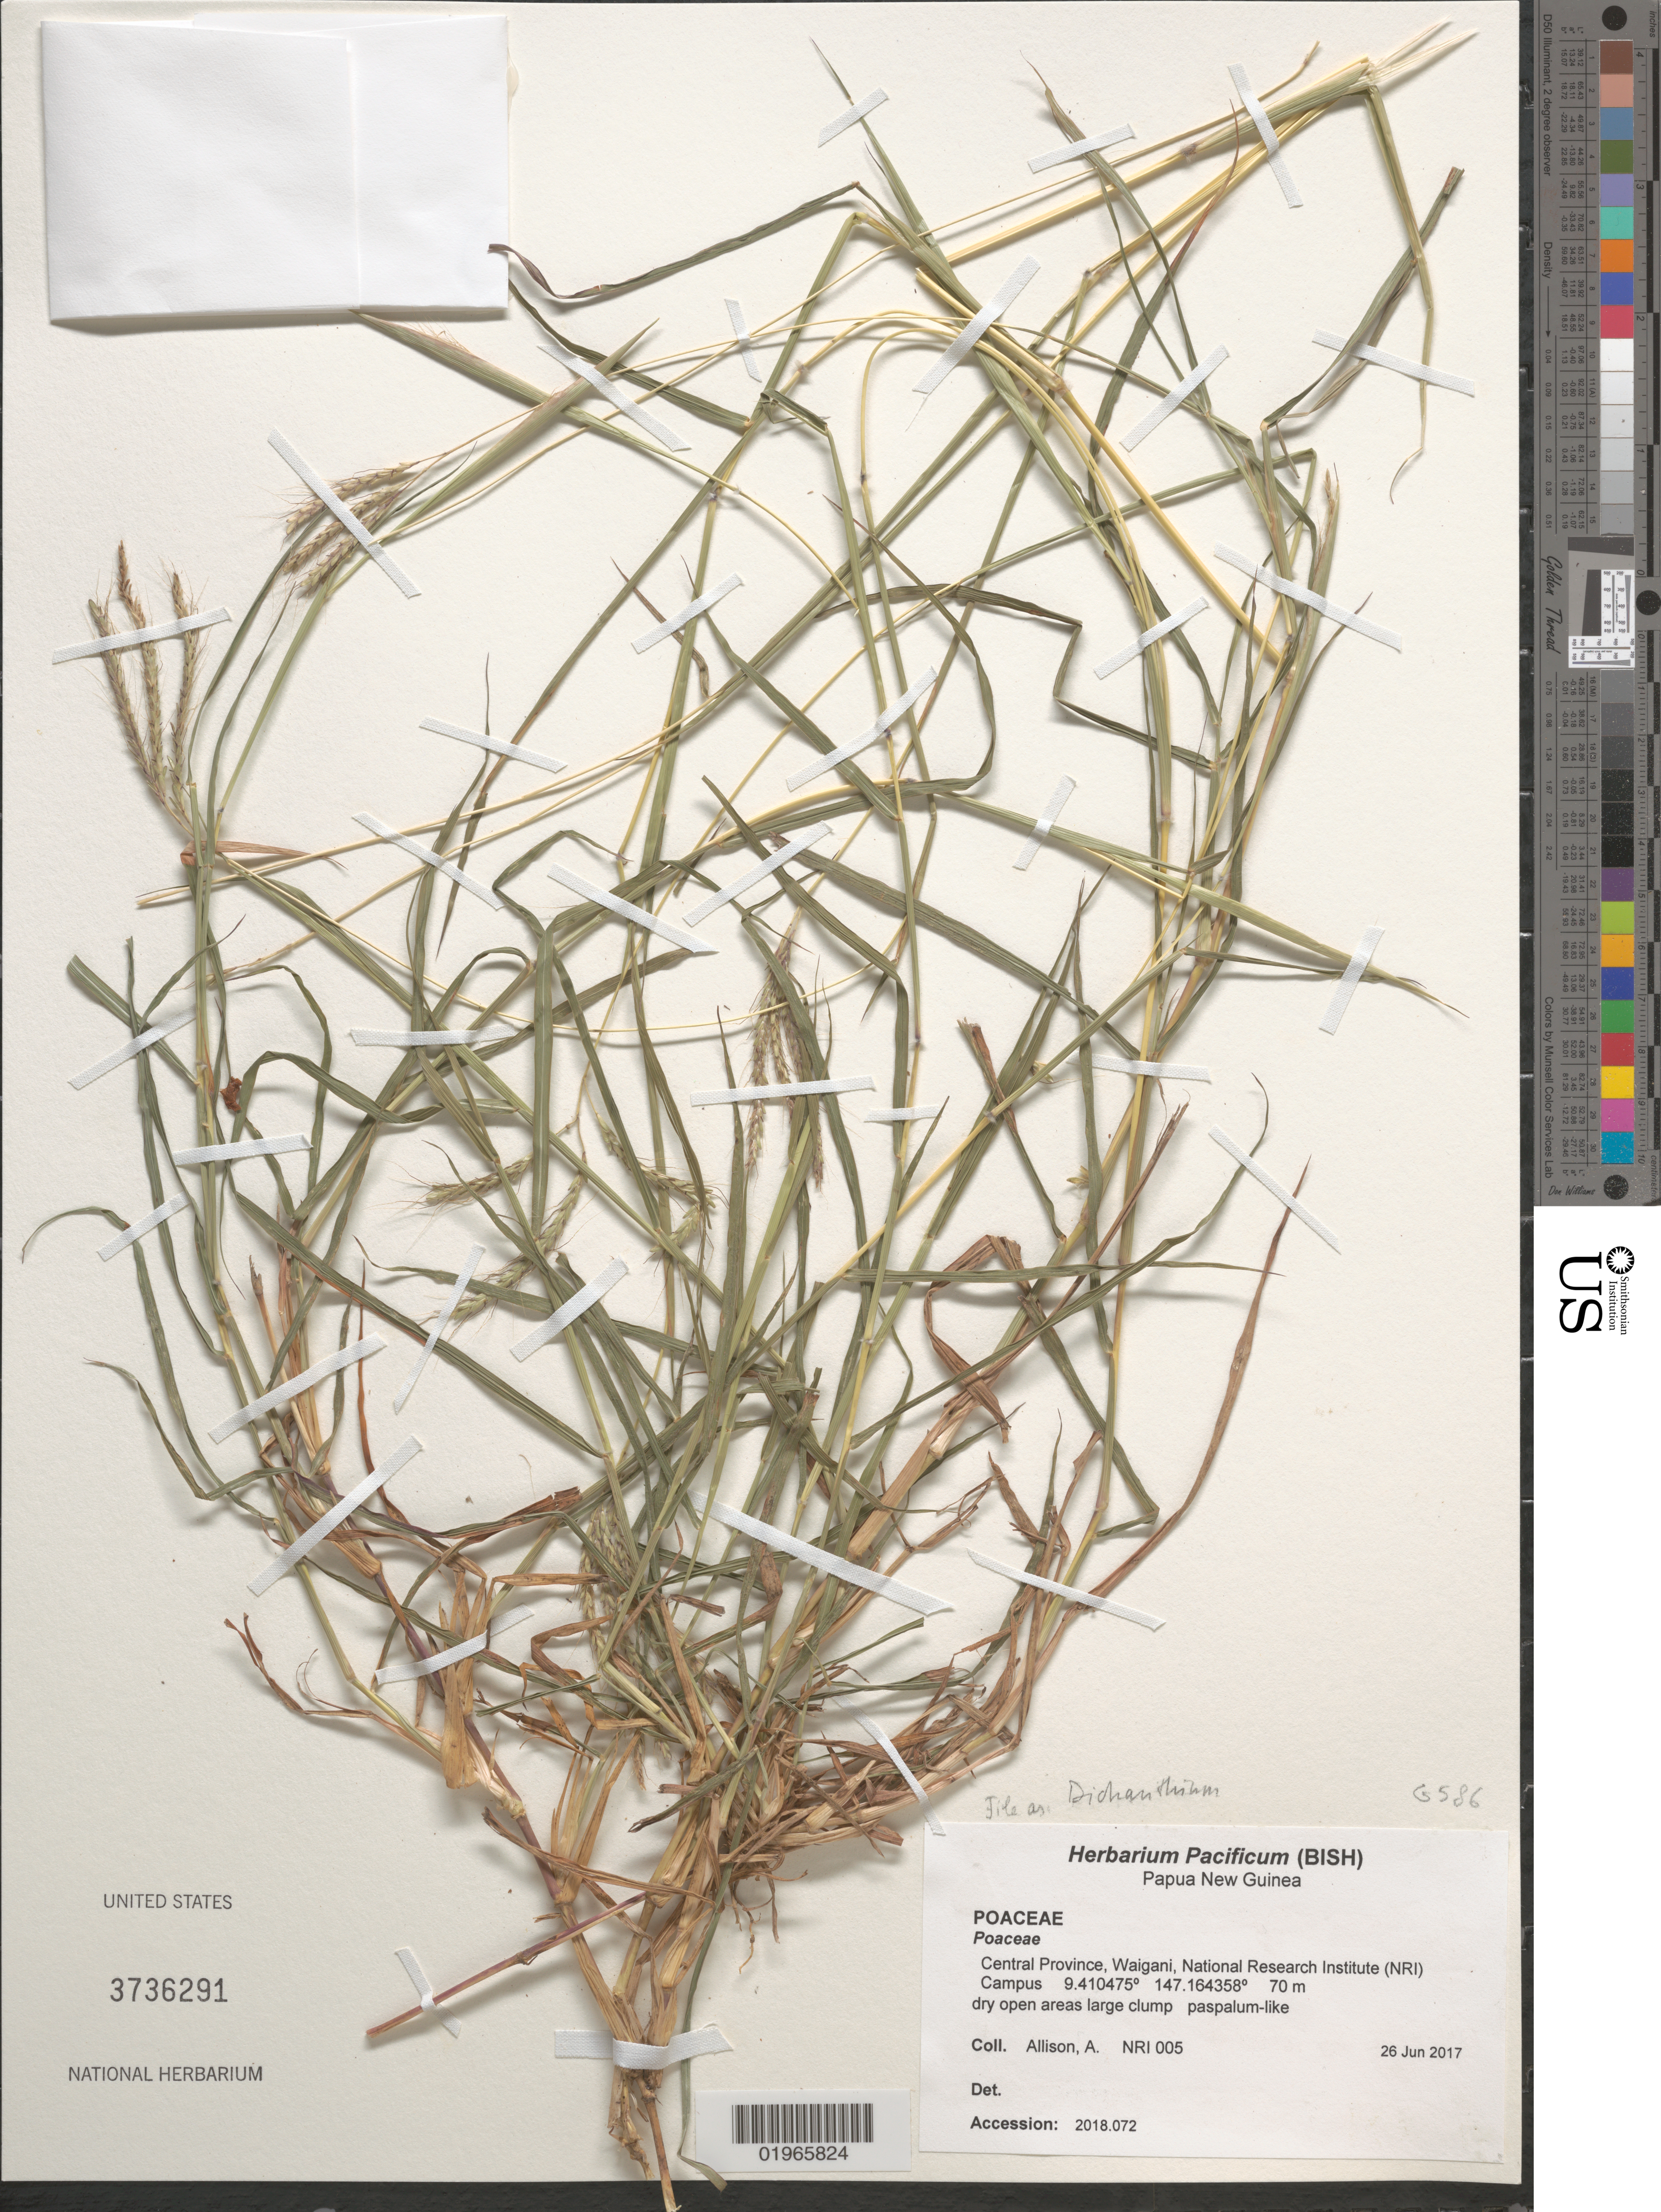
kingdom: Plantae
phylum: Tracheophyta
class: Liliopsida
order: Poales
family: Poaceae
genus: Dichanthium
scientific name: Dichanthium sp.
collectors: A. Allison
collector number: NRI 005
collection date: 2017-06-26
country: Papua New Guinea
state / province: Central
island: New Guinea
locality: Waigani, National Research Institute (NRI) Campus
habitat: Dry open areas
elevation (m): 70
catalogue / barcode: US 3736291